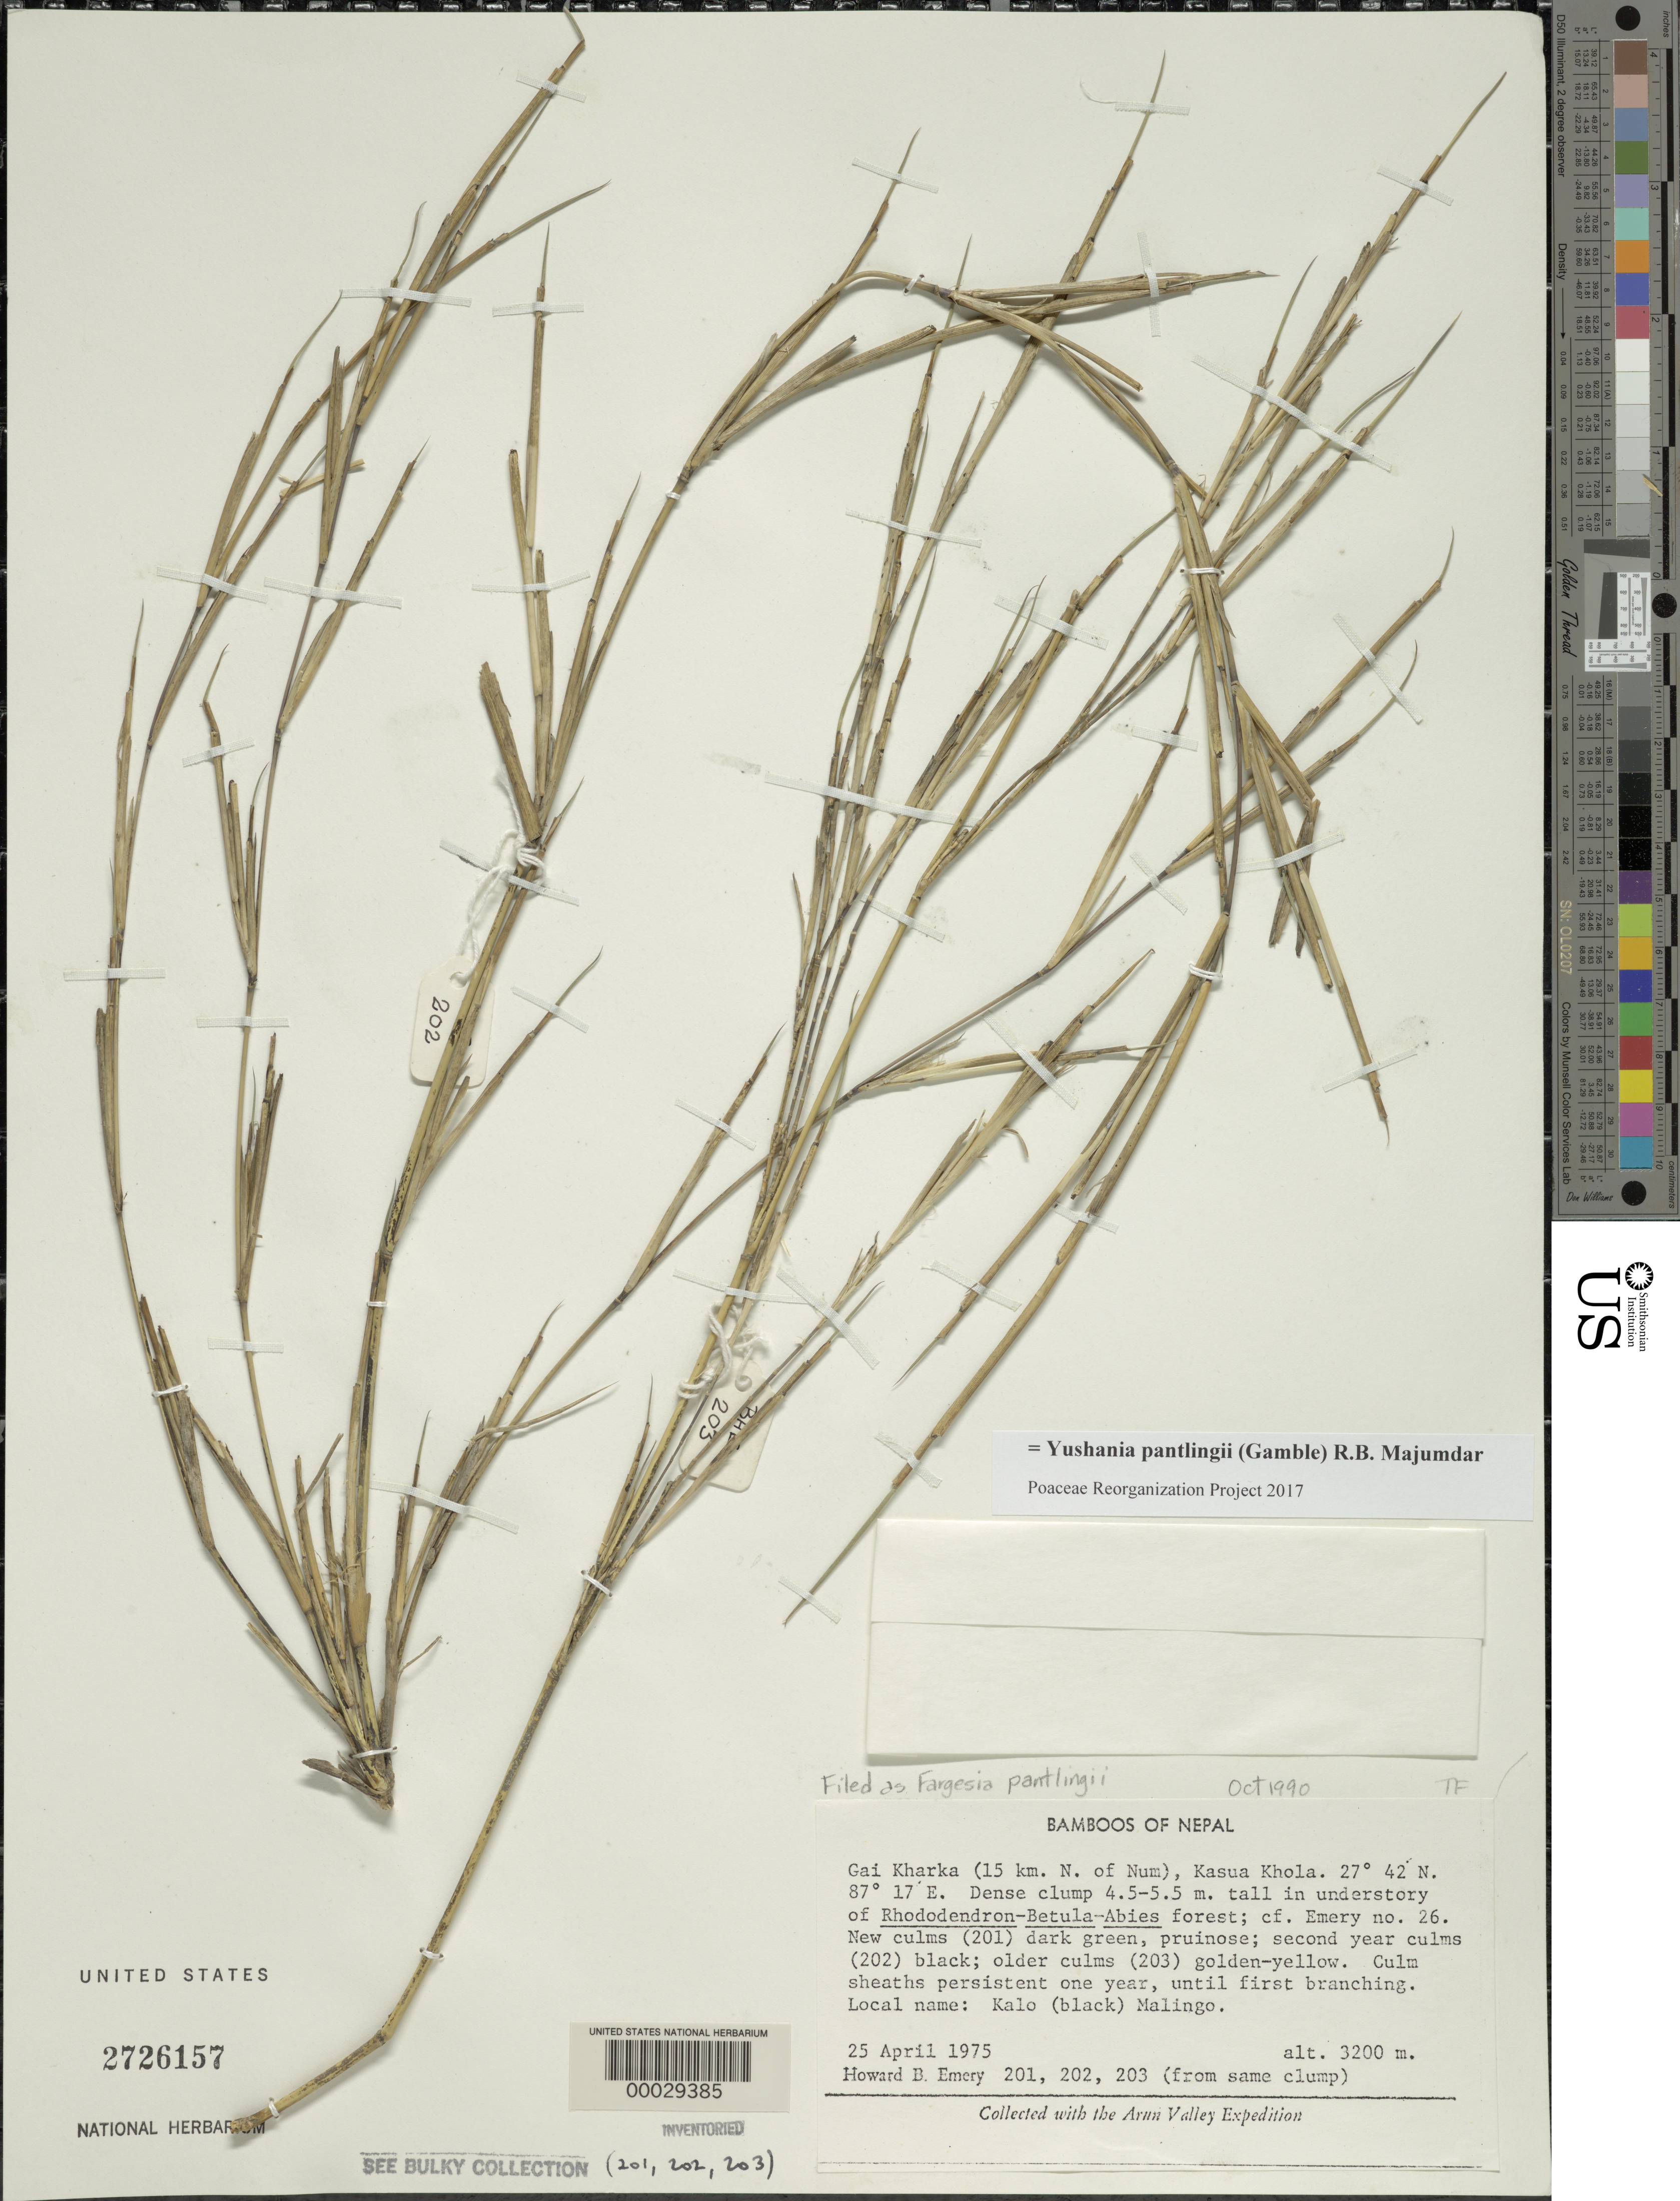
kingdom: Plantae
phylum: Tracheophyta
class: Liliopsida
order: Poales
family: Poaceae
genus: Yushania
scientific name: Yushania pantlingii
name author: (Gamble) R.B. Majumdar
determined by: Poaceae Reorganization Project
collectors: H. B. Emery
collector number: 201, 202, 203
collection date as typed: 25 Apr 1975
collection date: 1975-04-25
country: Nepal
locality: Kasua khola, gai kharka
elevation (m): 3200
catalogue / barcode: US 2726157